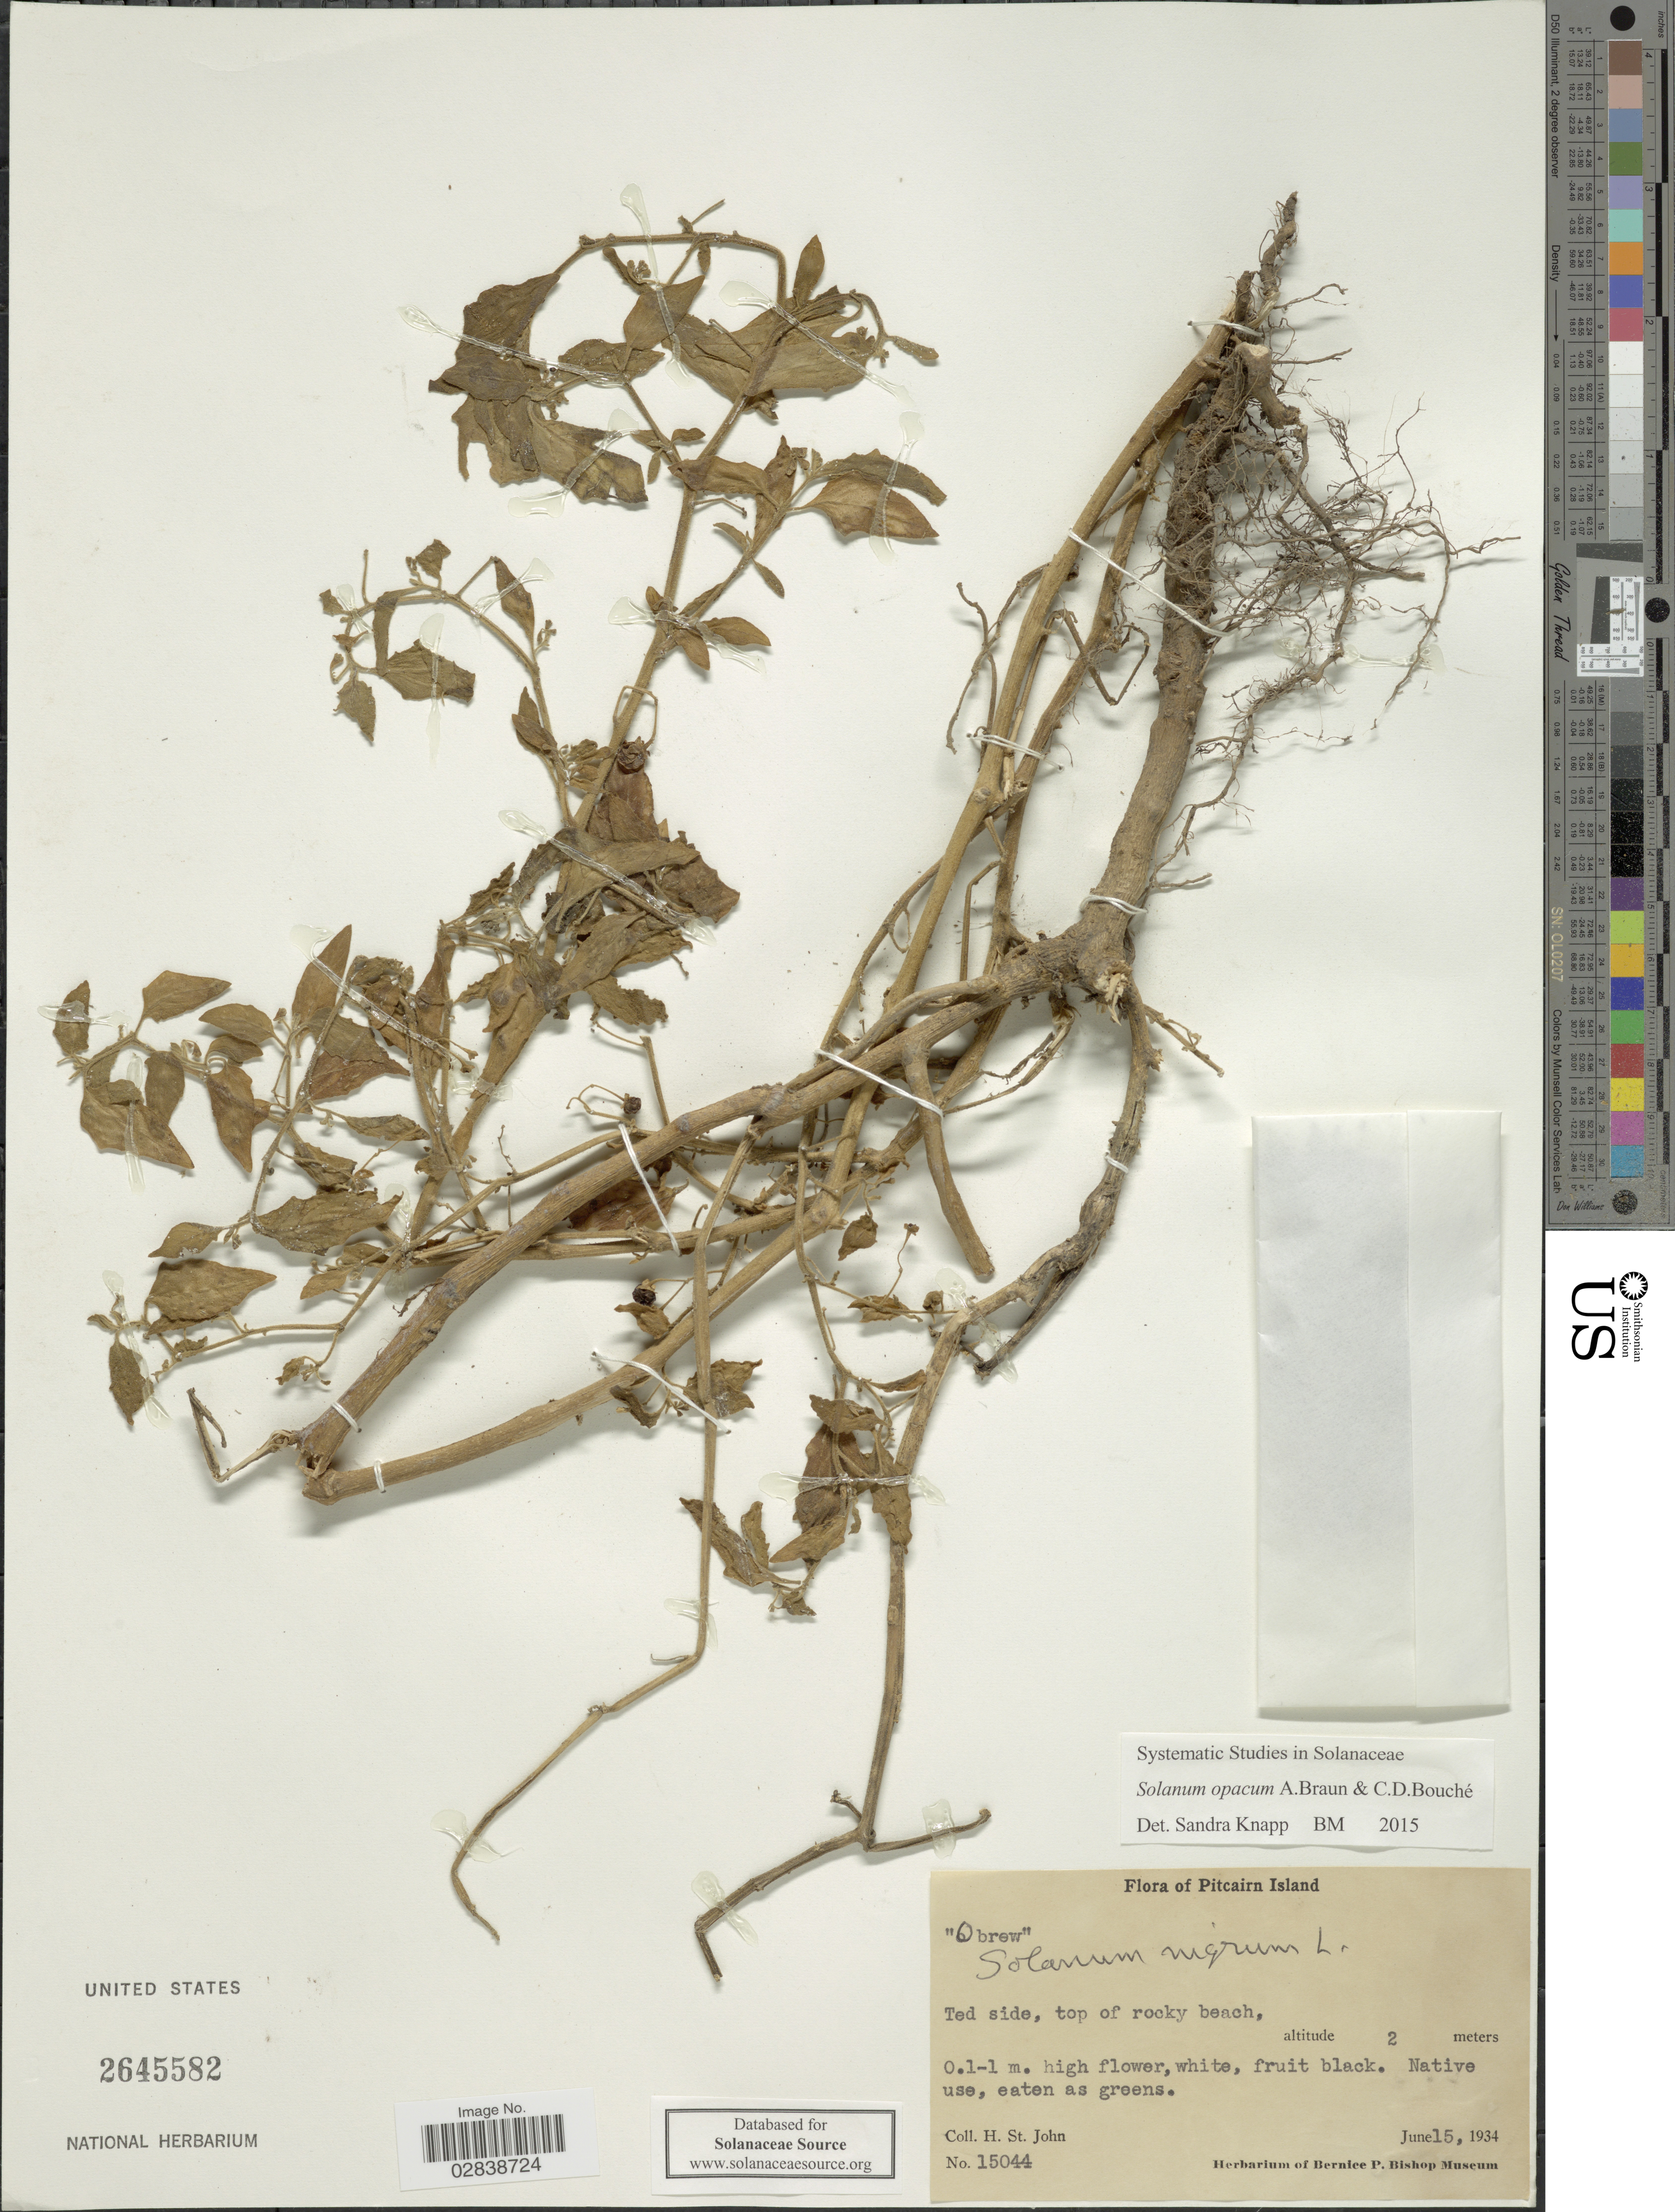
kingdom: Plantae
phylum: Tracheophyta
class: Magnoliopsida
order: Solanales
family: Solanaceae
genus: Solanum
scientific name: Solanum opacum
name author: A. Braun & C.D. Bouché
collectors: H. St. John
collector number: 15044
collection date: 1934-06-15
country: Pitcairn Islands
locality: Ted side, top of rocky beach.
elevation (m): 2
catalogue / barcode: US 2645582